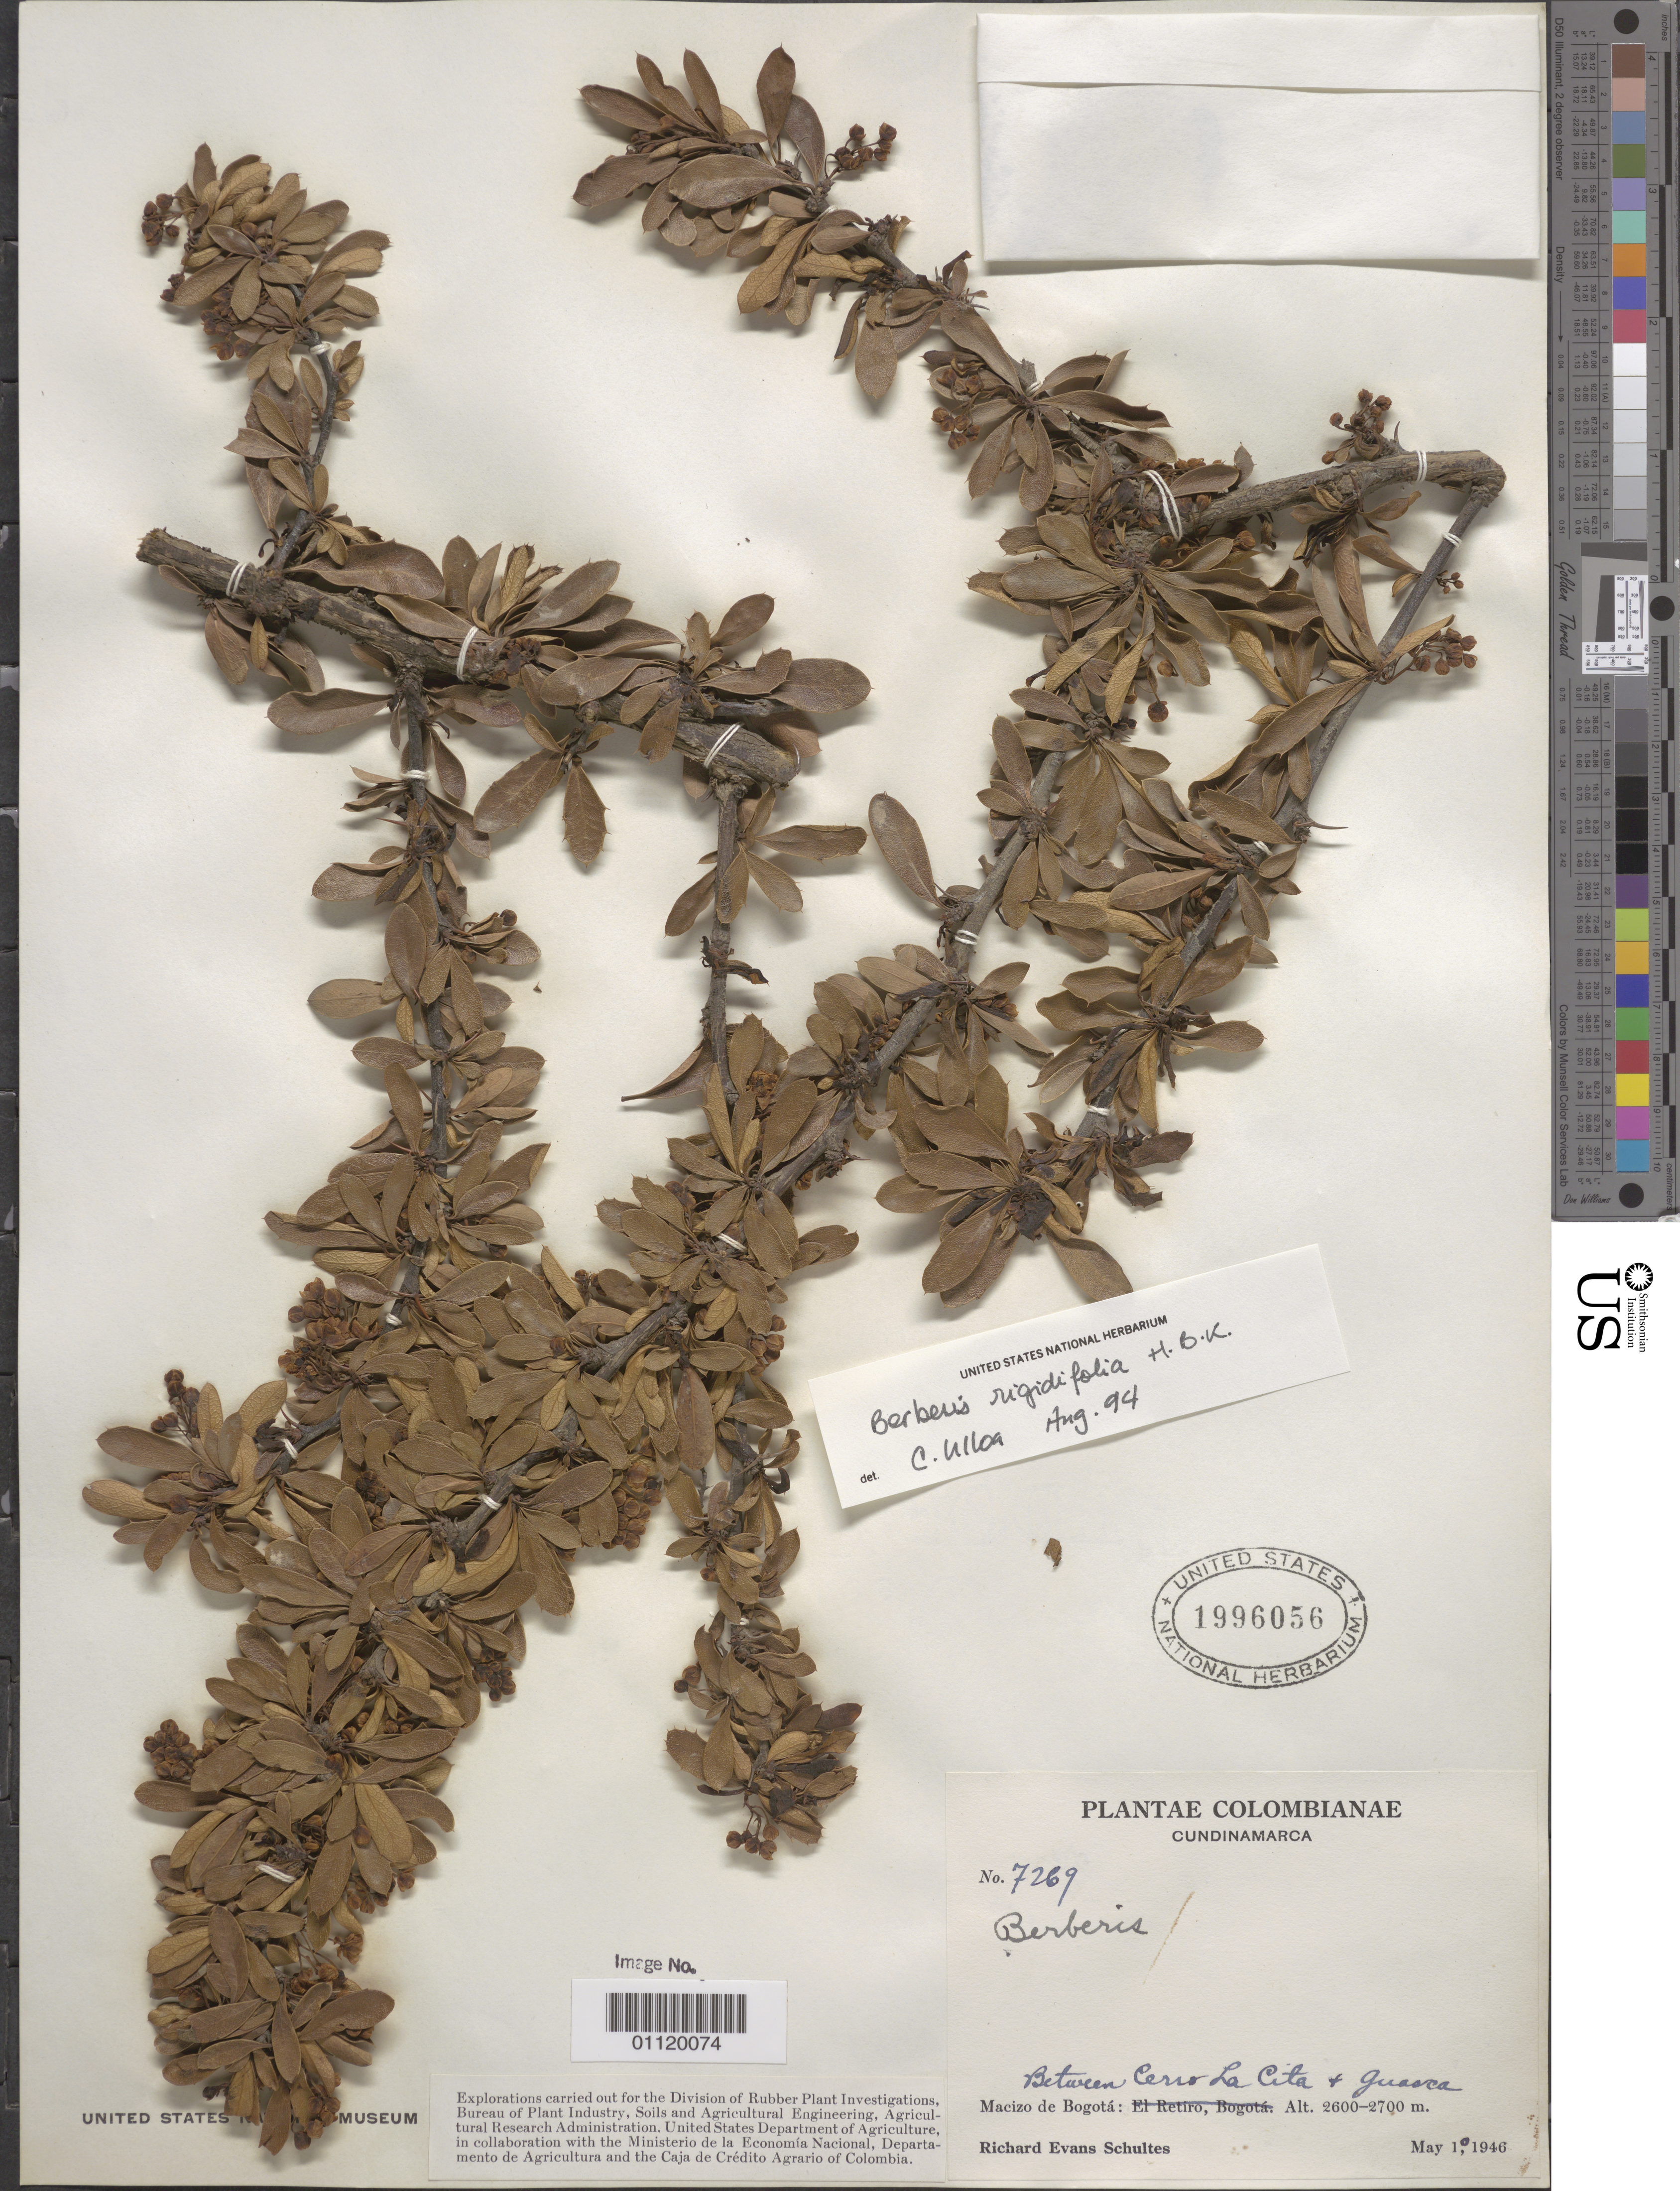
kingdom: Plantae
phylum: Tracheophyta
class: Magnoliopsida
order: Ranunculales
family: Berberidaceae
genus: Berberis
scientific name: Berberis rigidifolia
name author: Kunth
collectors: R. E. Schultes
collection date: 1946-05-01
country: Colombia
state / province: Cundinamarca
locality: Bogotá Massif (Macizo de Bogotá): Between Cerro la Cita and Guasca.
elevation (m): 2600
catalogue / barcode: US 1996056